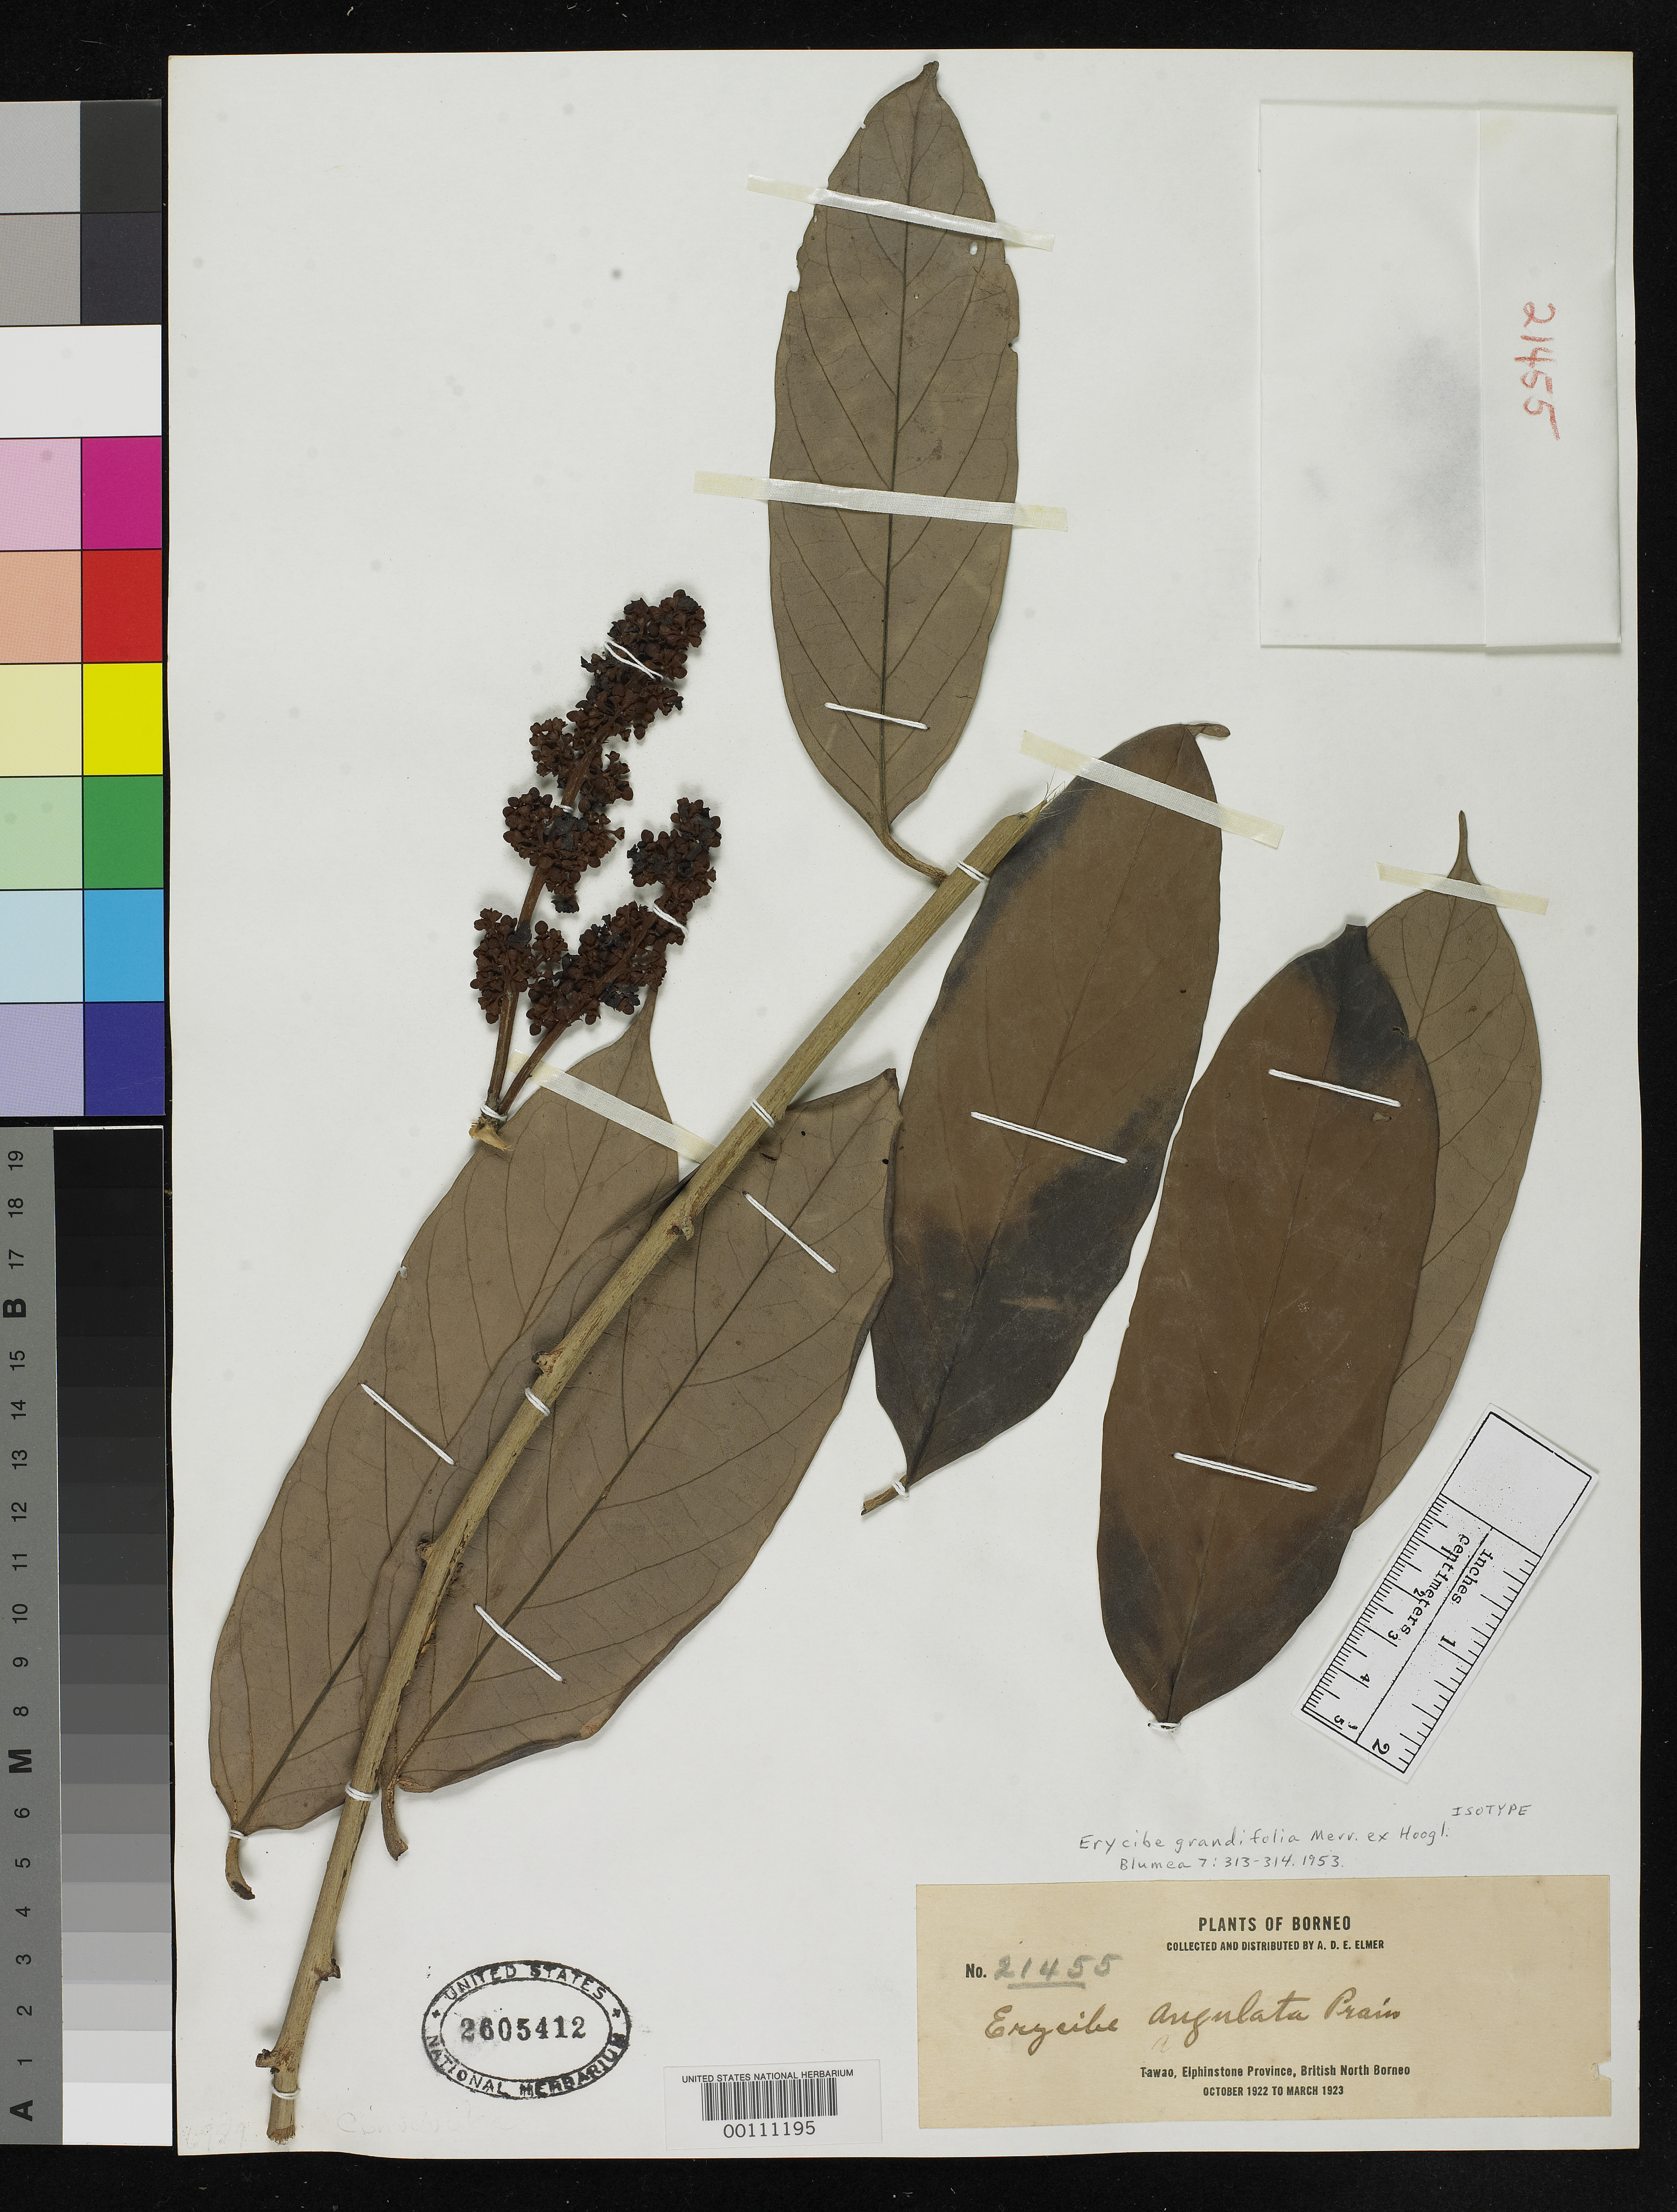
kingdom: Plantae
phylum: Tracheophyta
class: Magnoliopsida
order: Solanales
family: Convolvulaceae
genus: Erycibe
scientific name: Erycibe grandifolia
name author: Merr. ex Hoogland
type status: Isotype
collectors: A. D. E. Elmer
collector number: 21455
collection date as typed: Oct 1922 to -- Mar 1923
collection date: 1922-10/1923-03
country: Malaysia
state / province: Sabah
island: Borneo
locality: Tawao, Elphinstone Province, British North Borneo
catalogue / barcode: US 2605412